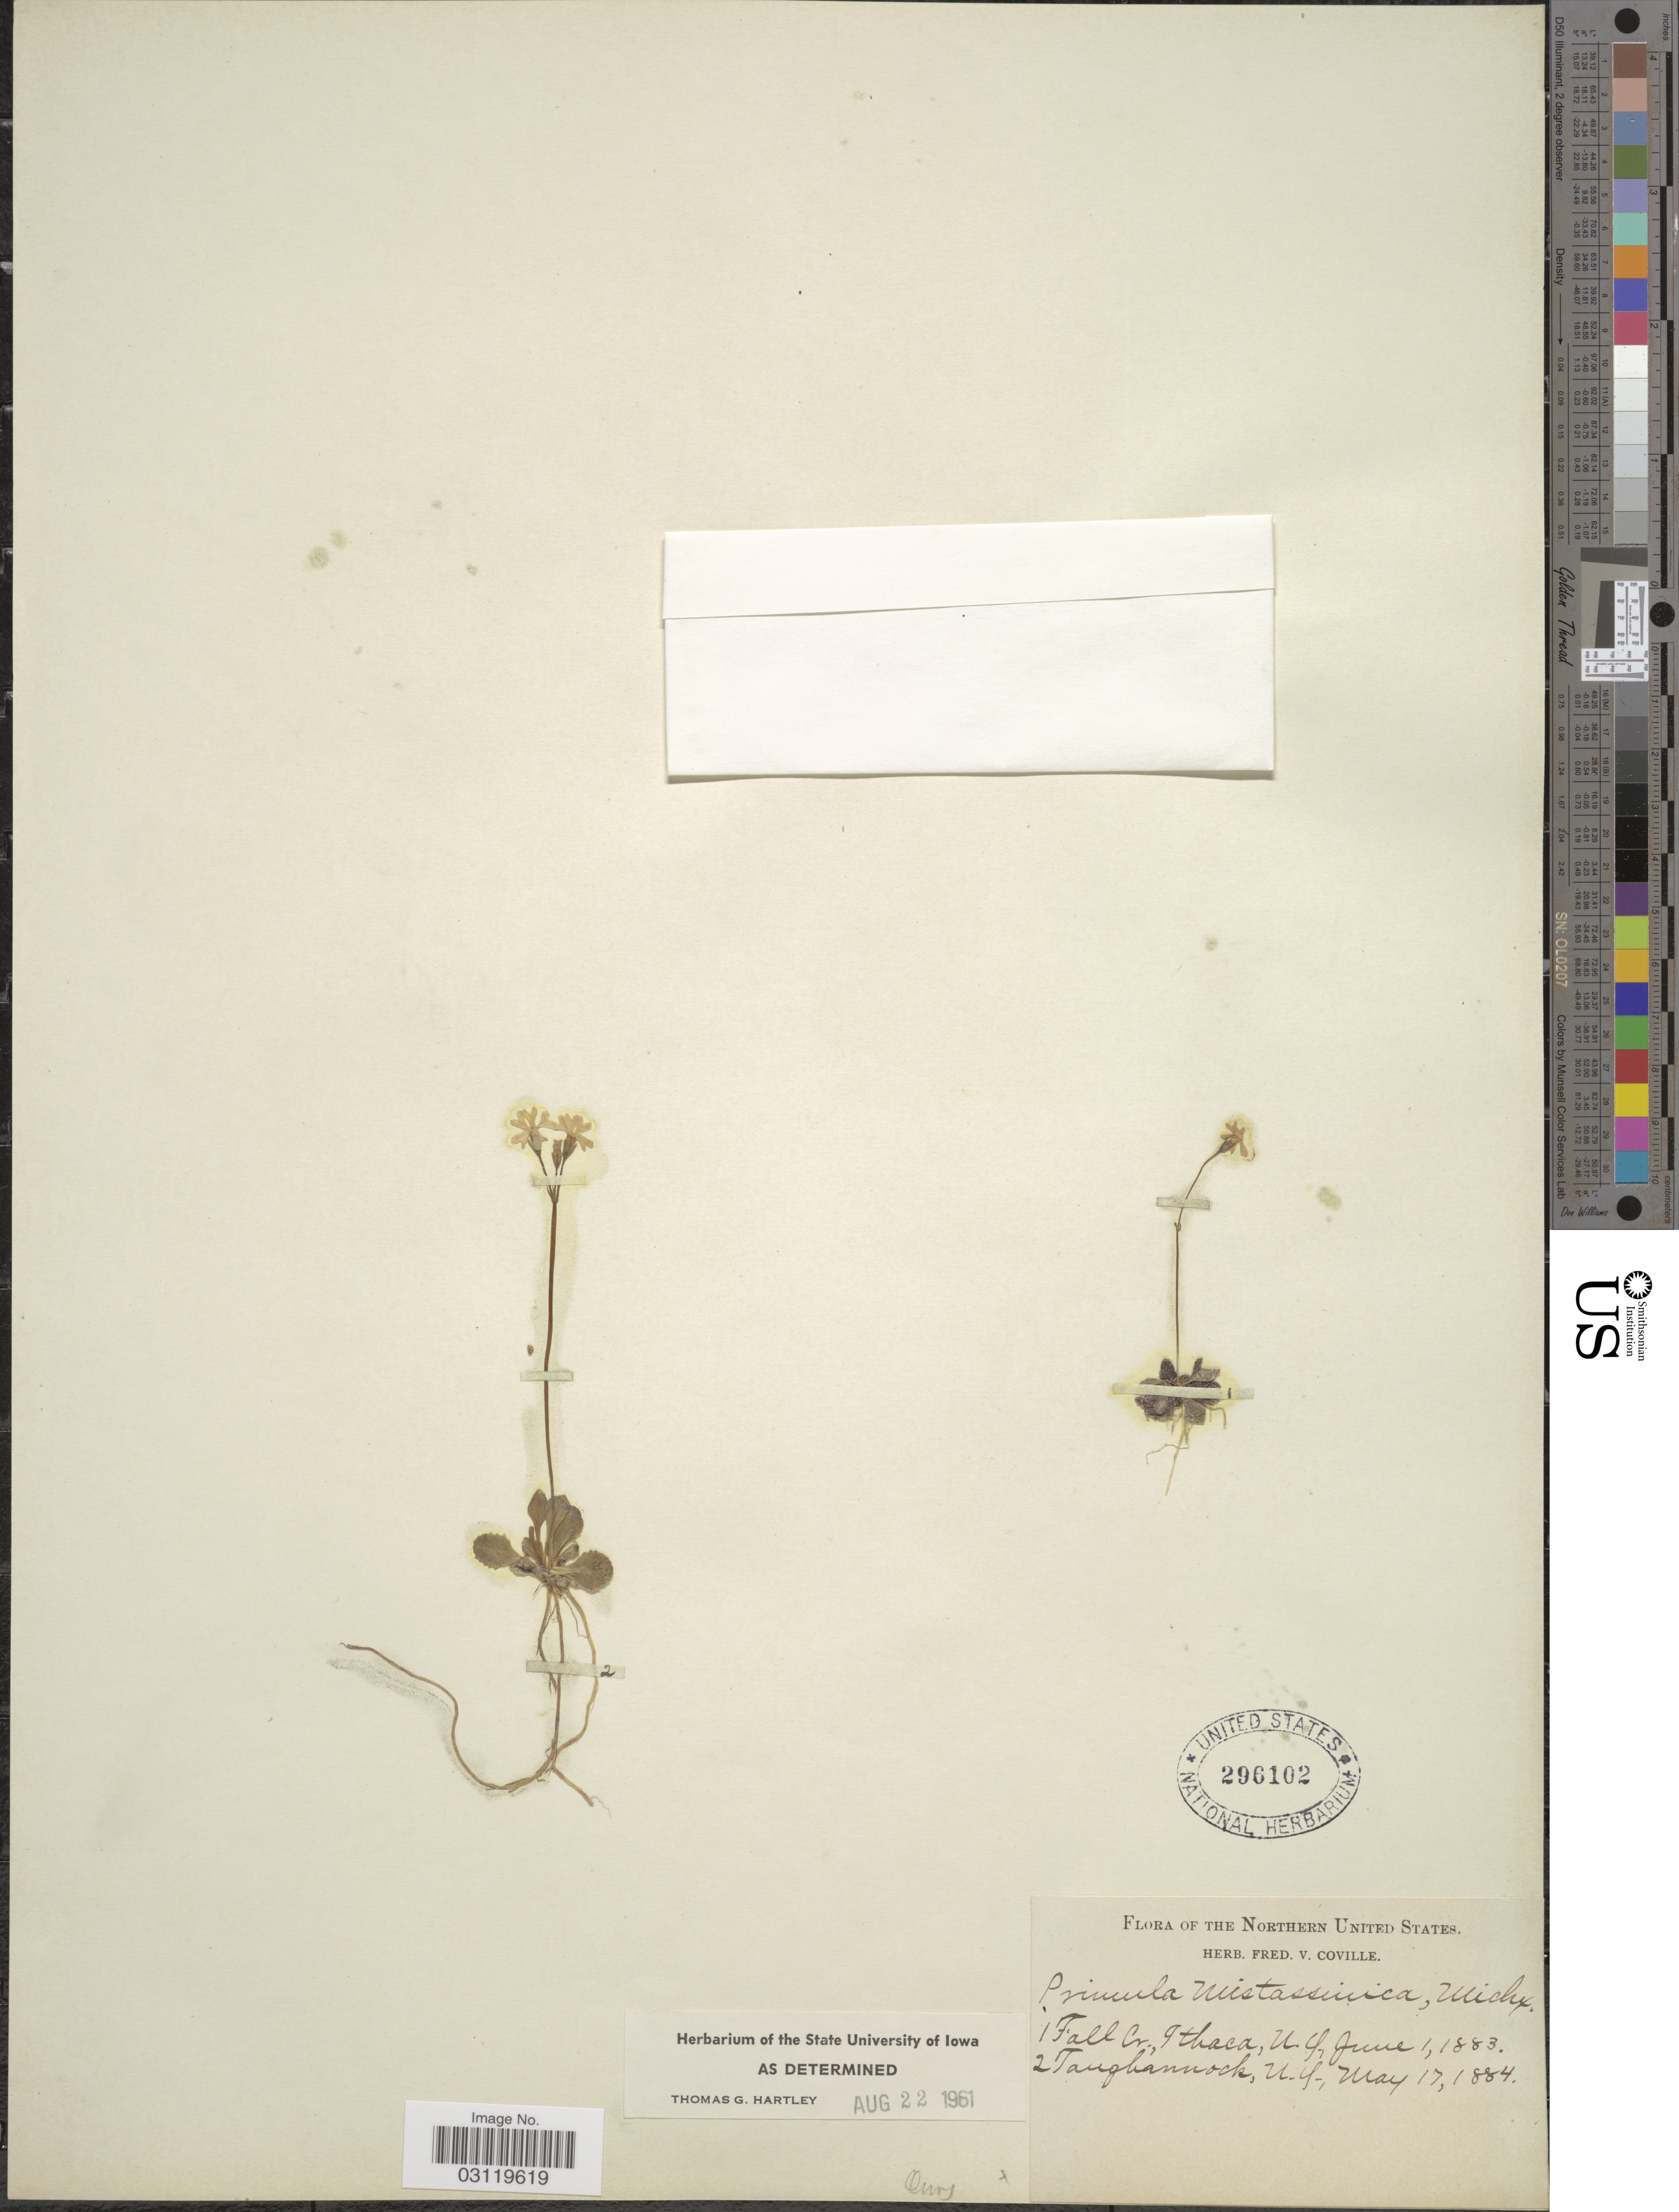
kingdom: Plantae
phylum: Tracheophyta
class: Magnoliopsida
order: Ericales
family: Primulaceae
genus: Primula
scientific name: Primula mistassinica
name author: Michx.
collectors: ex herb. Fred. V. Coville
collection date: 1883-06-01/1884-05-17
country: United States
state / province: New York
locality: Northern United States, Fall Cr. Ithaca, Taughannock.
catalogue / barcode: US 296102